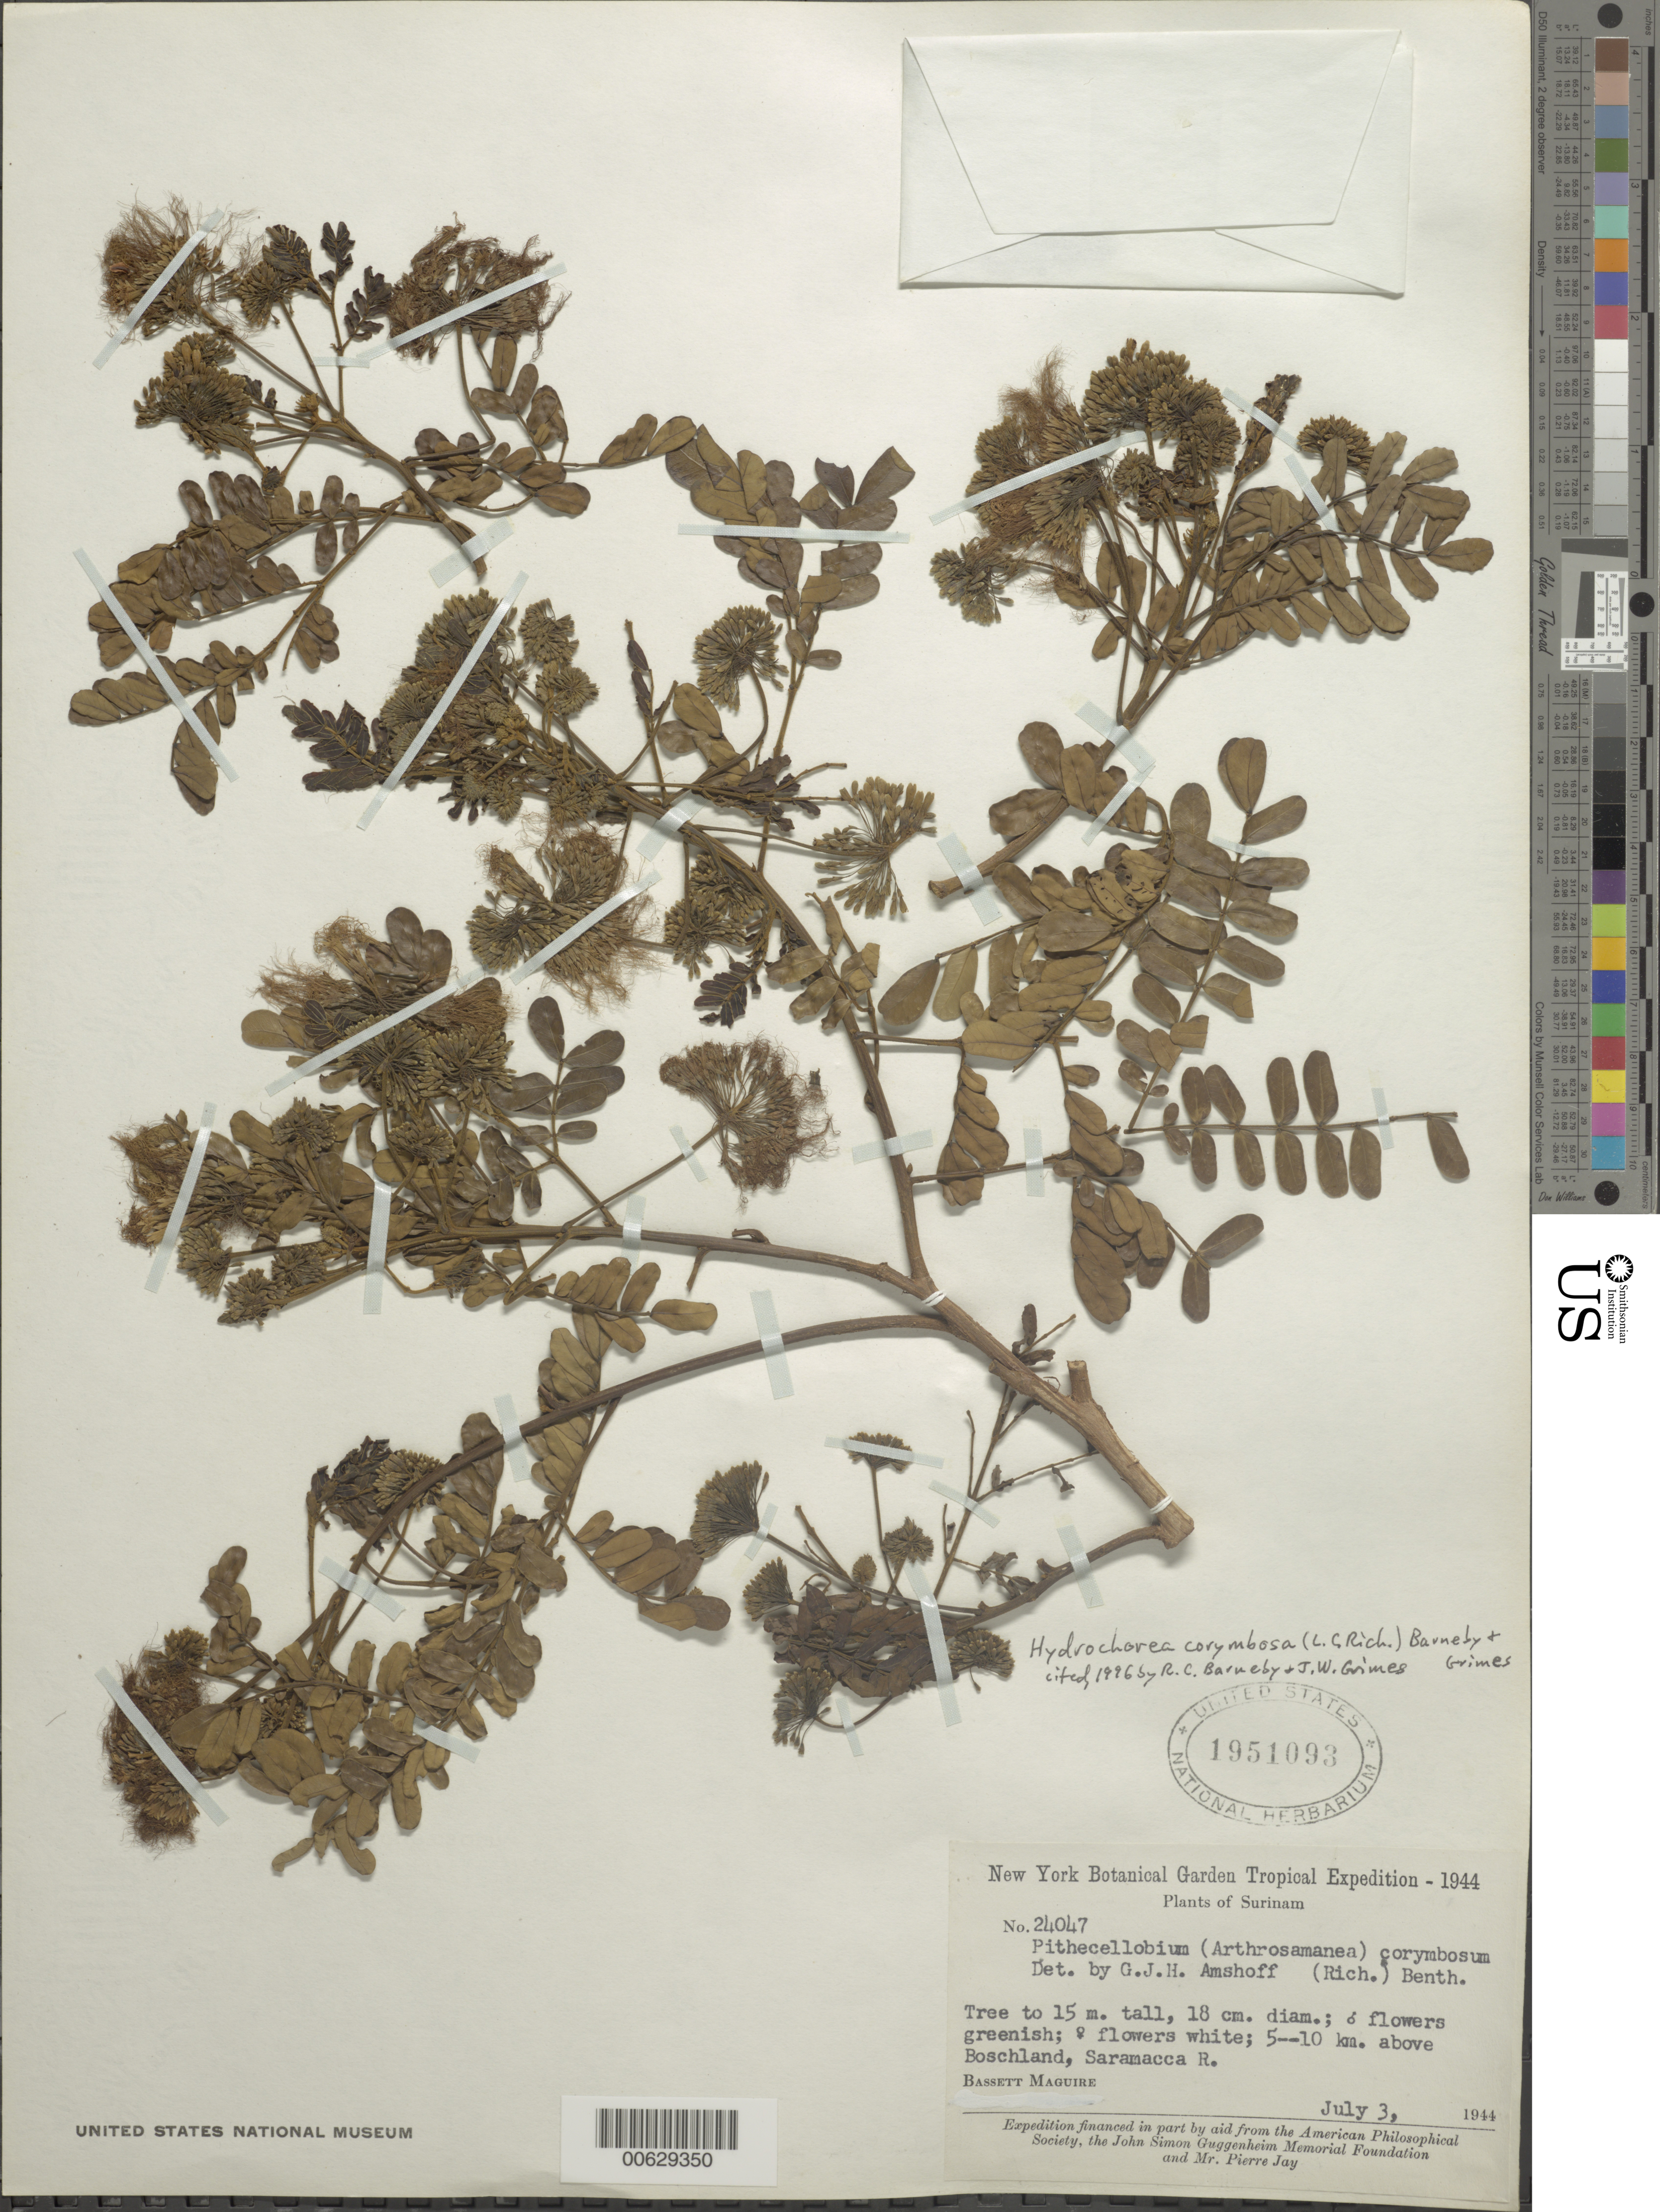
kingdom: Plantae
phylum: Tracheophyta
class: Magnoliopsida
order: Fabales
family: Fabaceae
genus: Hydrochorea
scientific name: Hydrochorea corymbosa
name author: (Rich.) Barneby & J.W. Grimes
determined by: Barneby, R. C.; Grimes, J. W.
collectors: B. Maguire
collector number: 24047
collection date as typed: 3-Jul-44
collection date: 1944-07-03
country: Suriname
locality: Saramacca River, 5-10 km above Boschland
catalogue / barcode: US 1951093